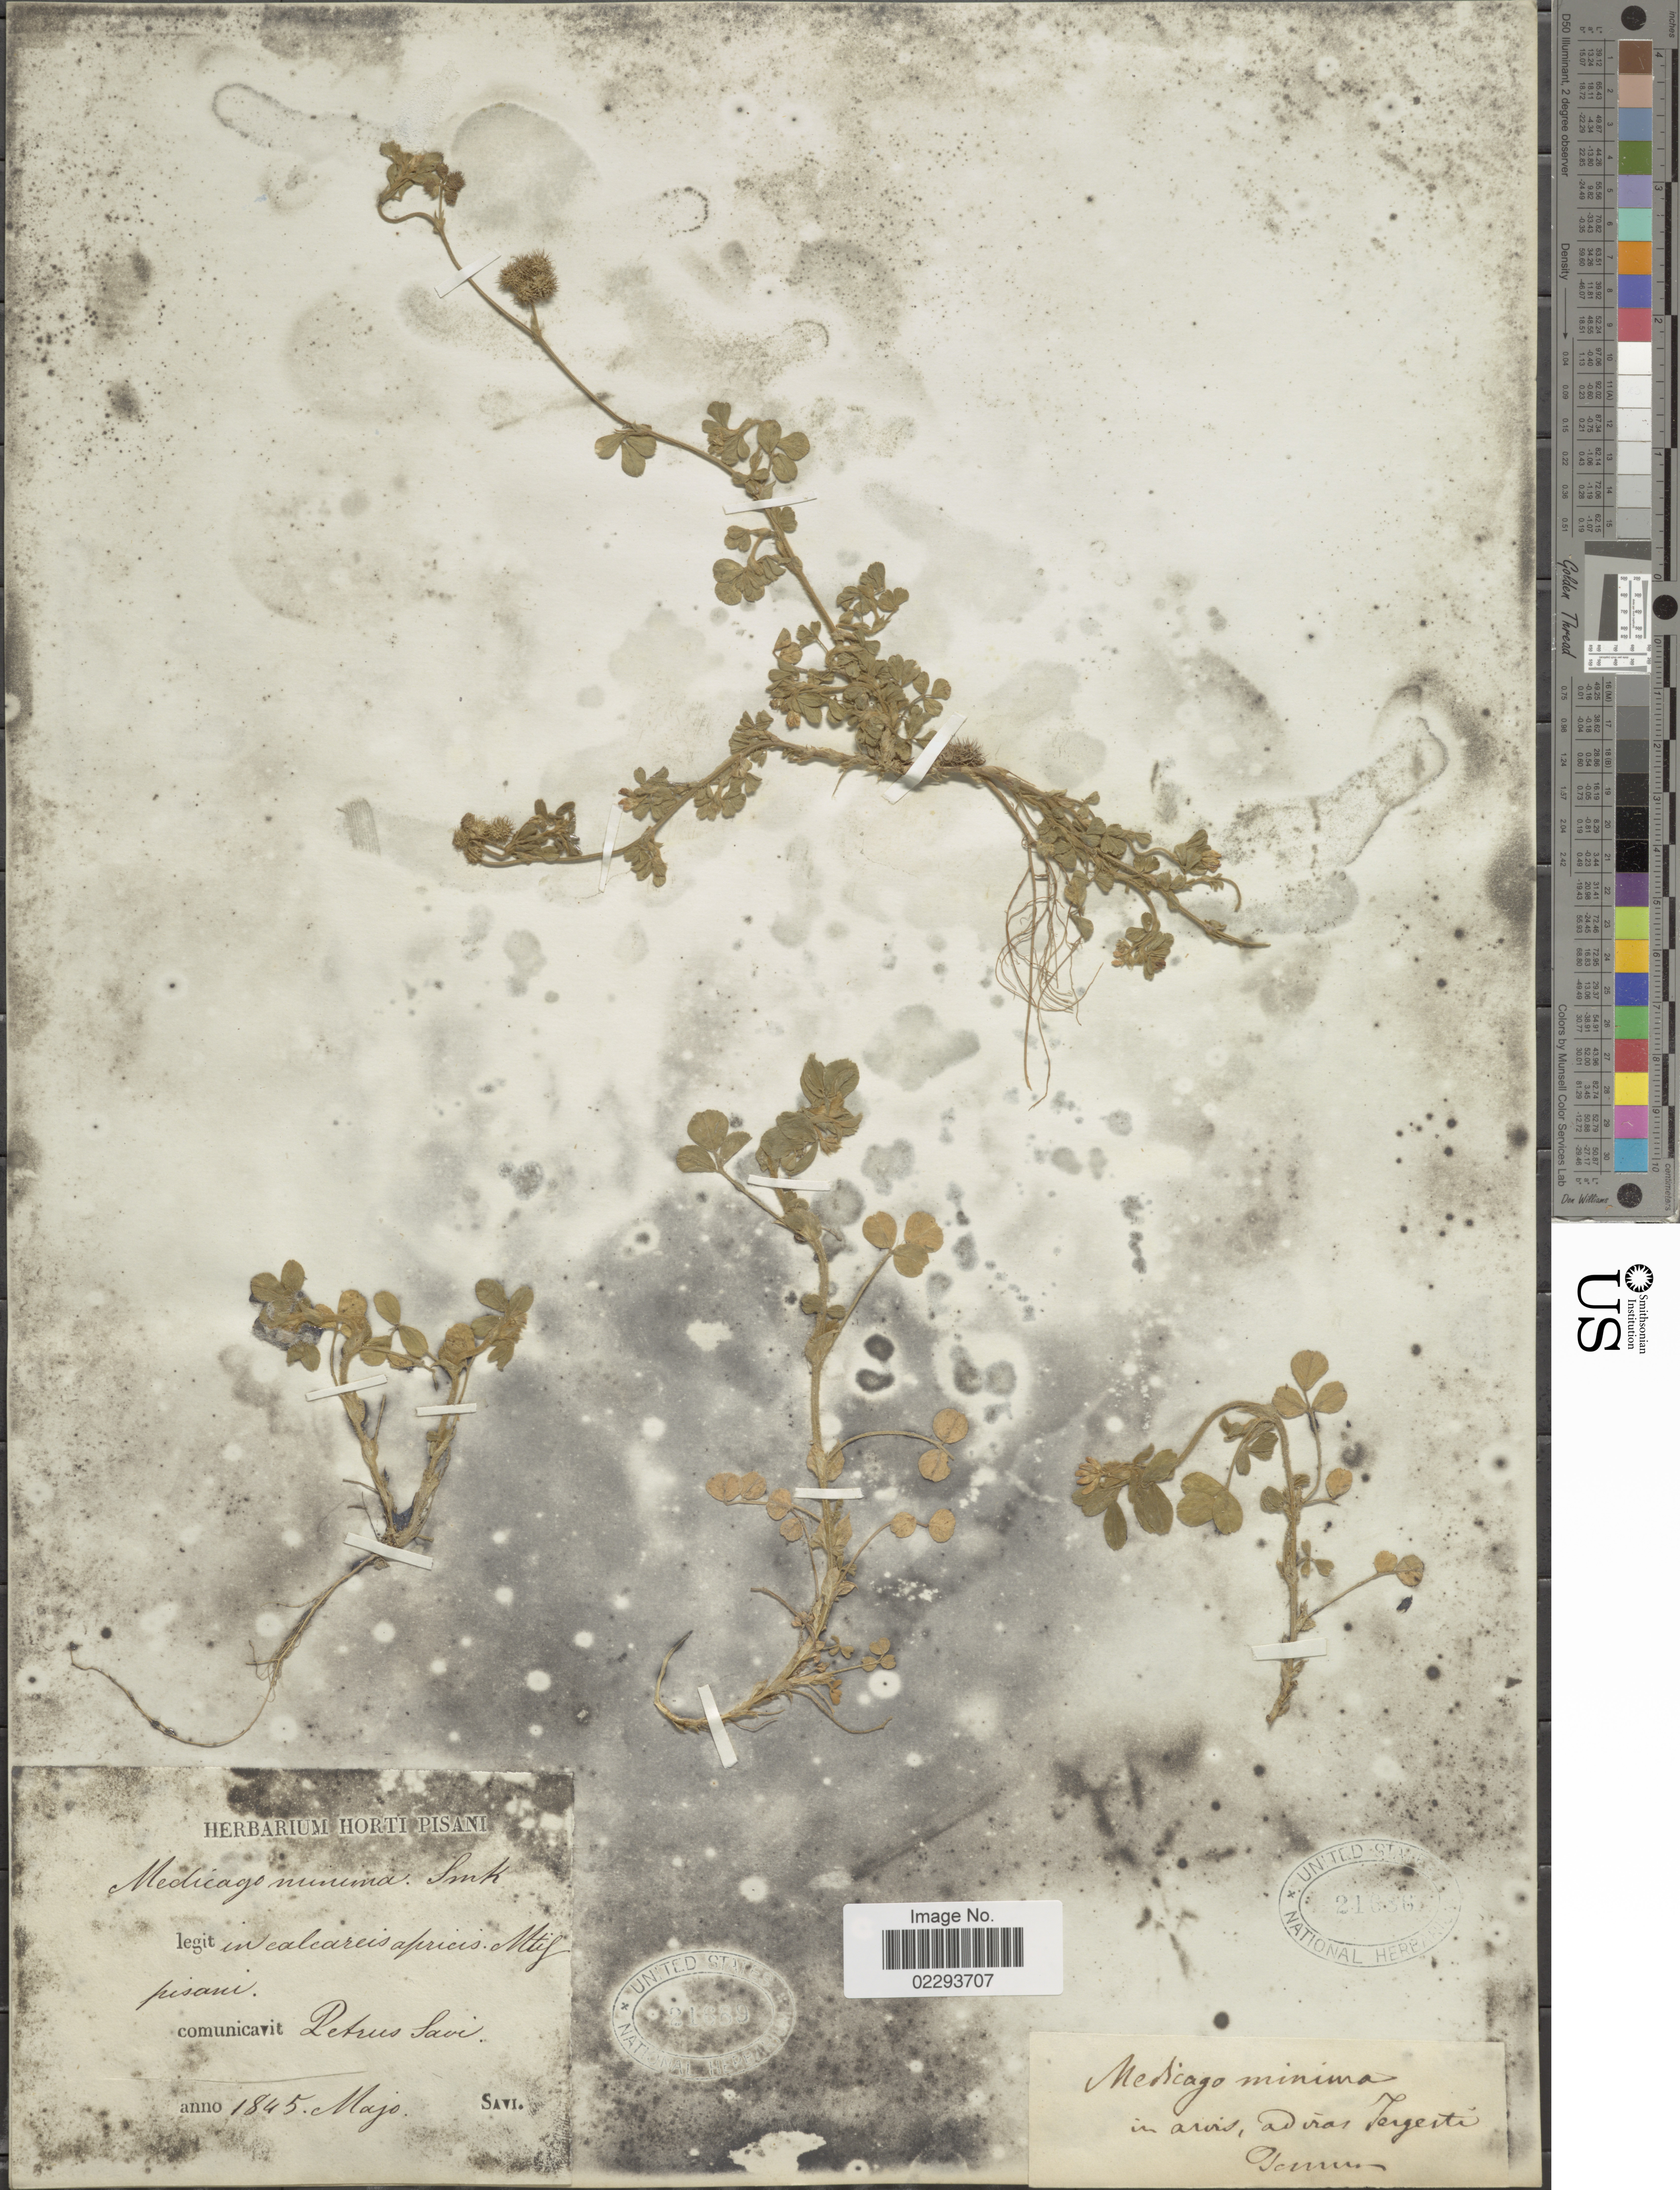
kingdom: Plantae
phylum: Tracheophyta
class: Magnoliopsida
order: Fabales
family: Fabaceae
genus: Medicago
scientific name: Medicago minima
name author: Lam.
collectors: P. Savi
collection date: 1845-05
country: Italy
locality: In calcareis apricis Mtif [interpreted] pisani.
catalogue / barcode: US 21689